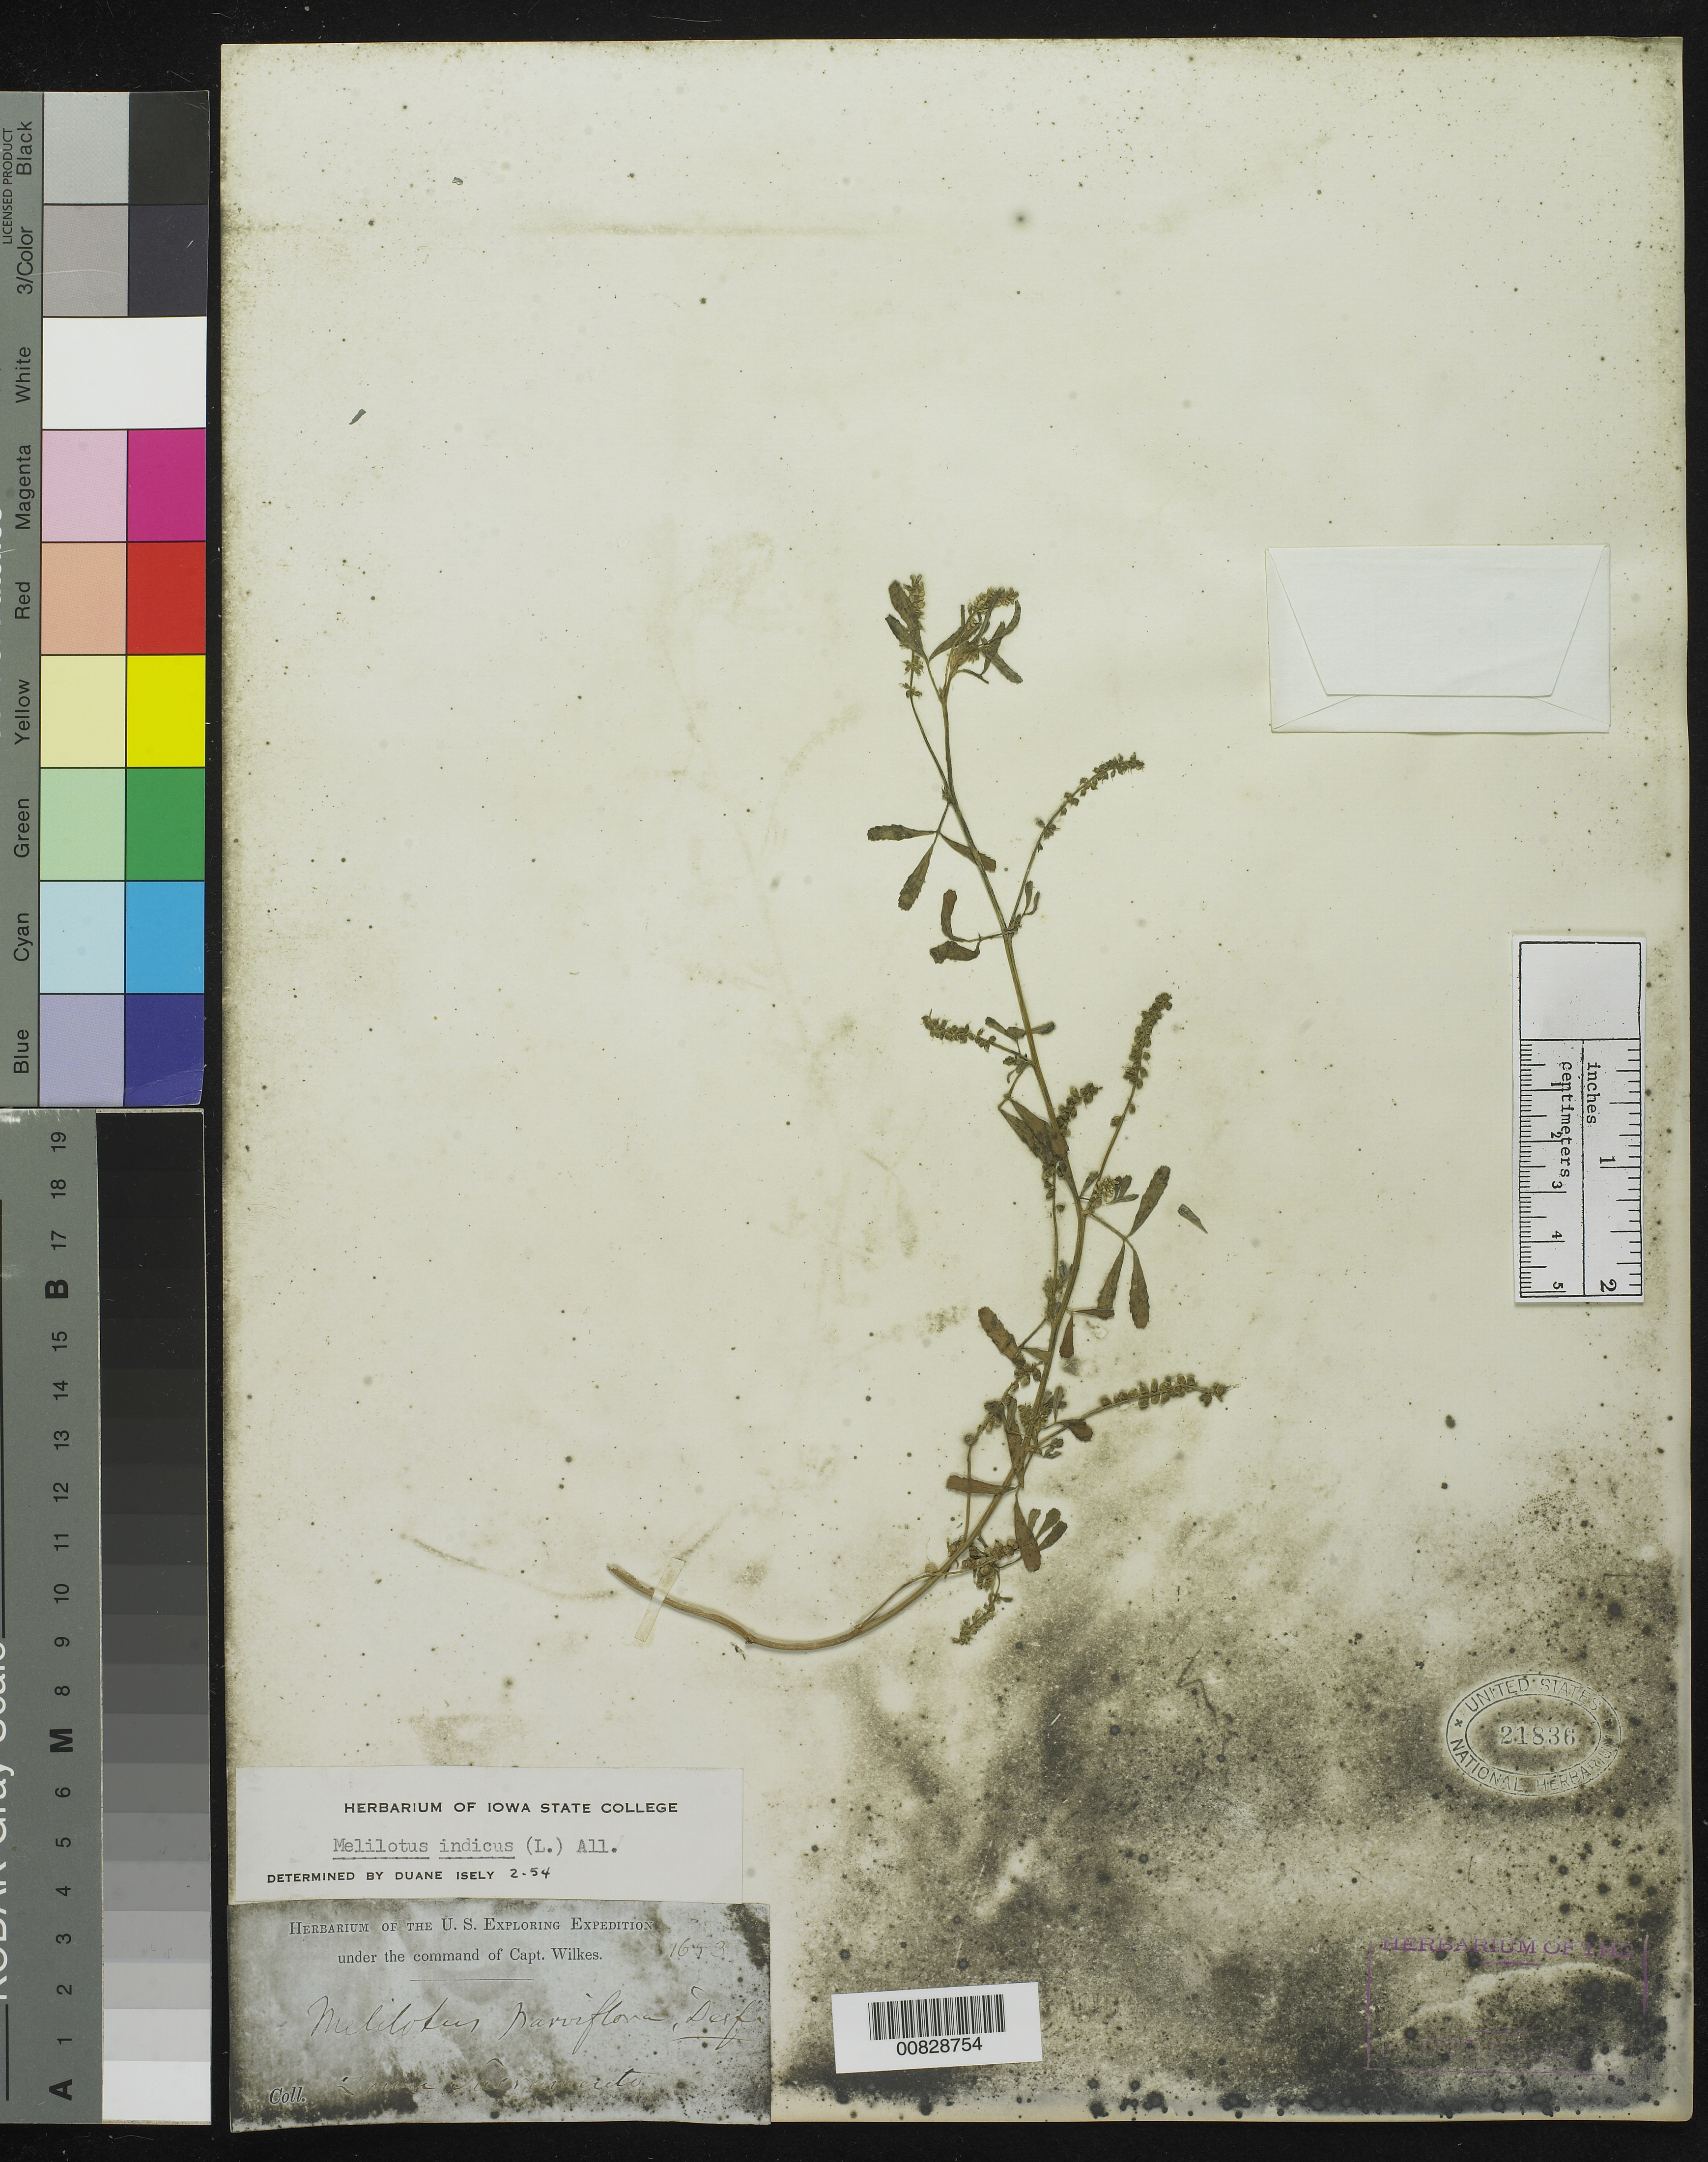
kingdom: Plantae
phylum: Tracheophyta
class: Magnoliopsida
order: Fabales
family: Fabaceae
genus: Melilotus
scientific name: Melilotus indicus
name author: (L.) All.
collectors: Wilkes Explor. Exped.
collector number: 1653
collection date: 1838/1842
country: United States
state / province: California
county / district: Sacramento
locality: Lower Sacramento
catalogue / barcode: US 21836